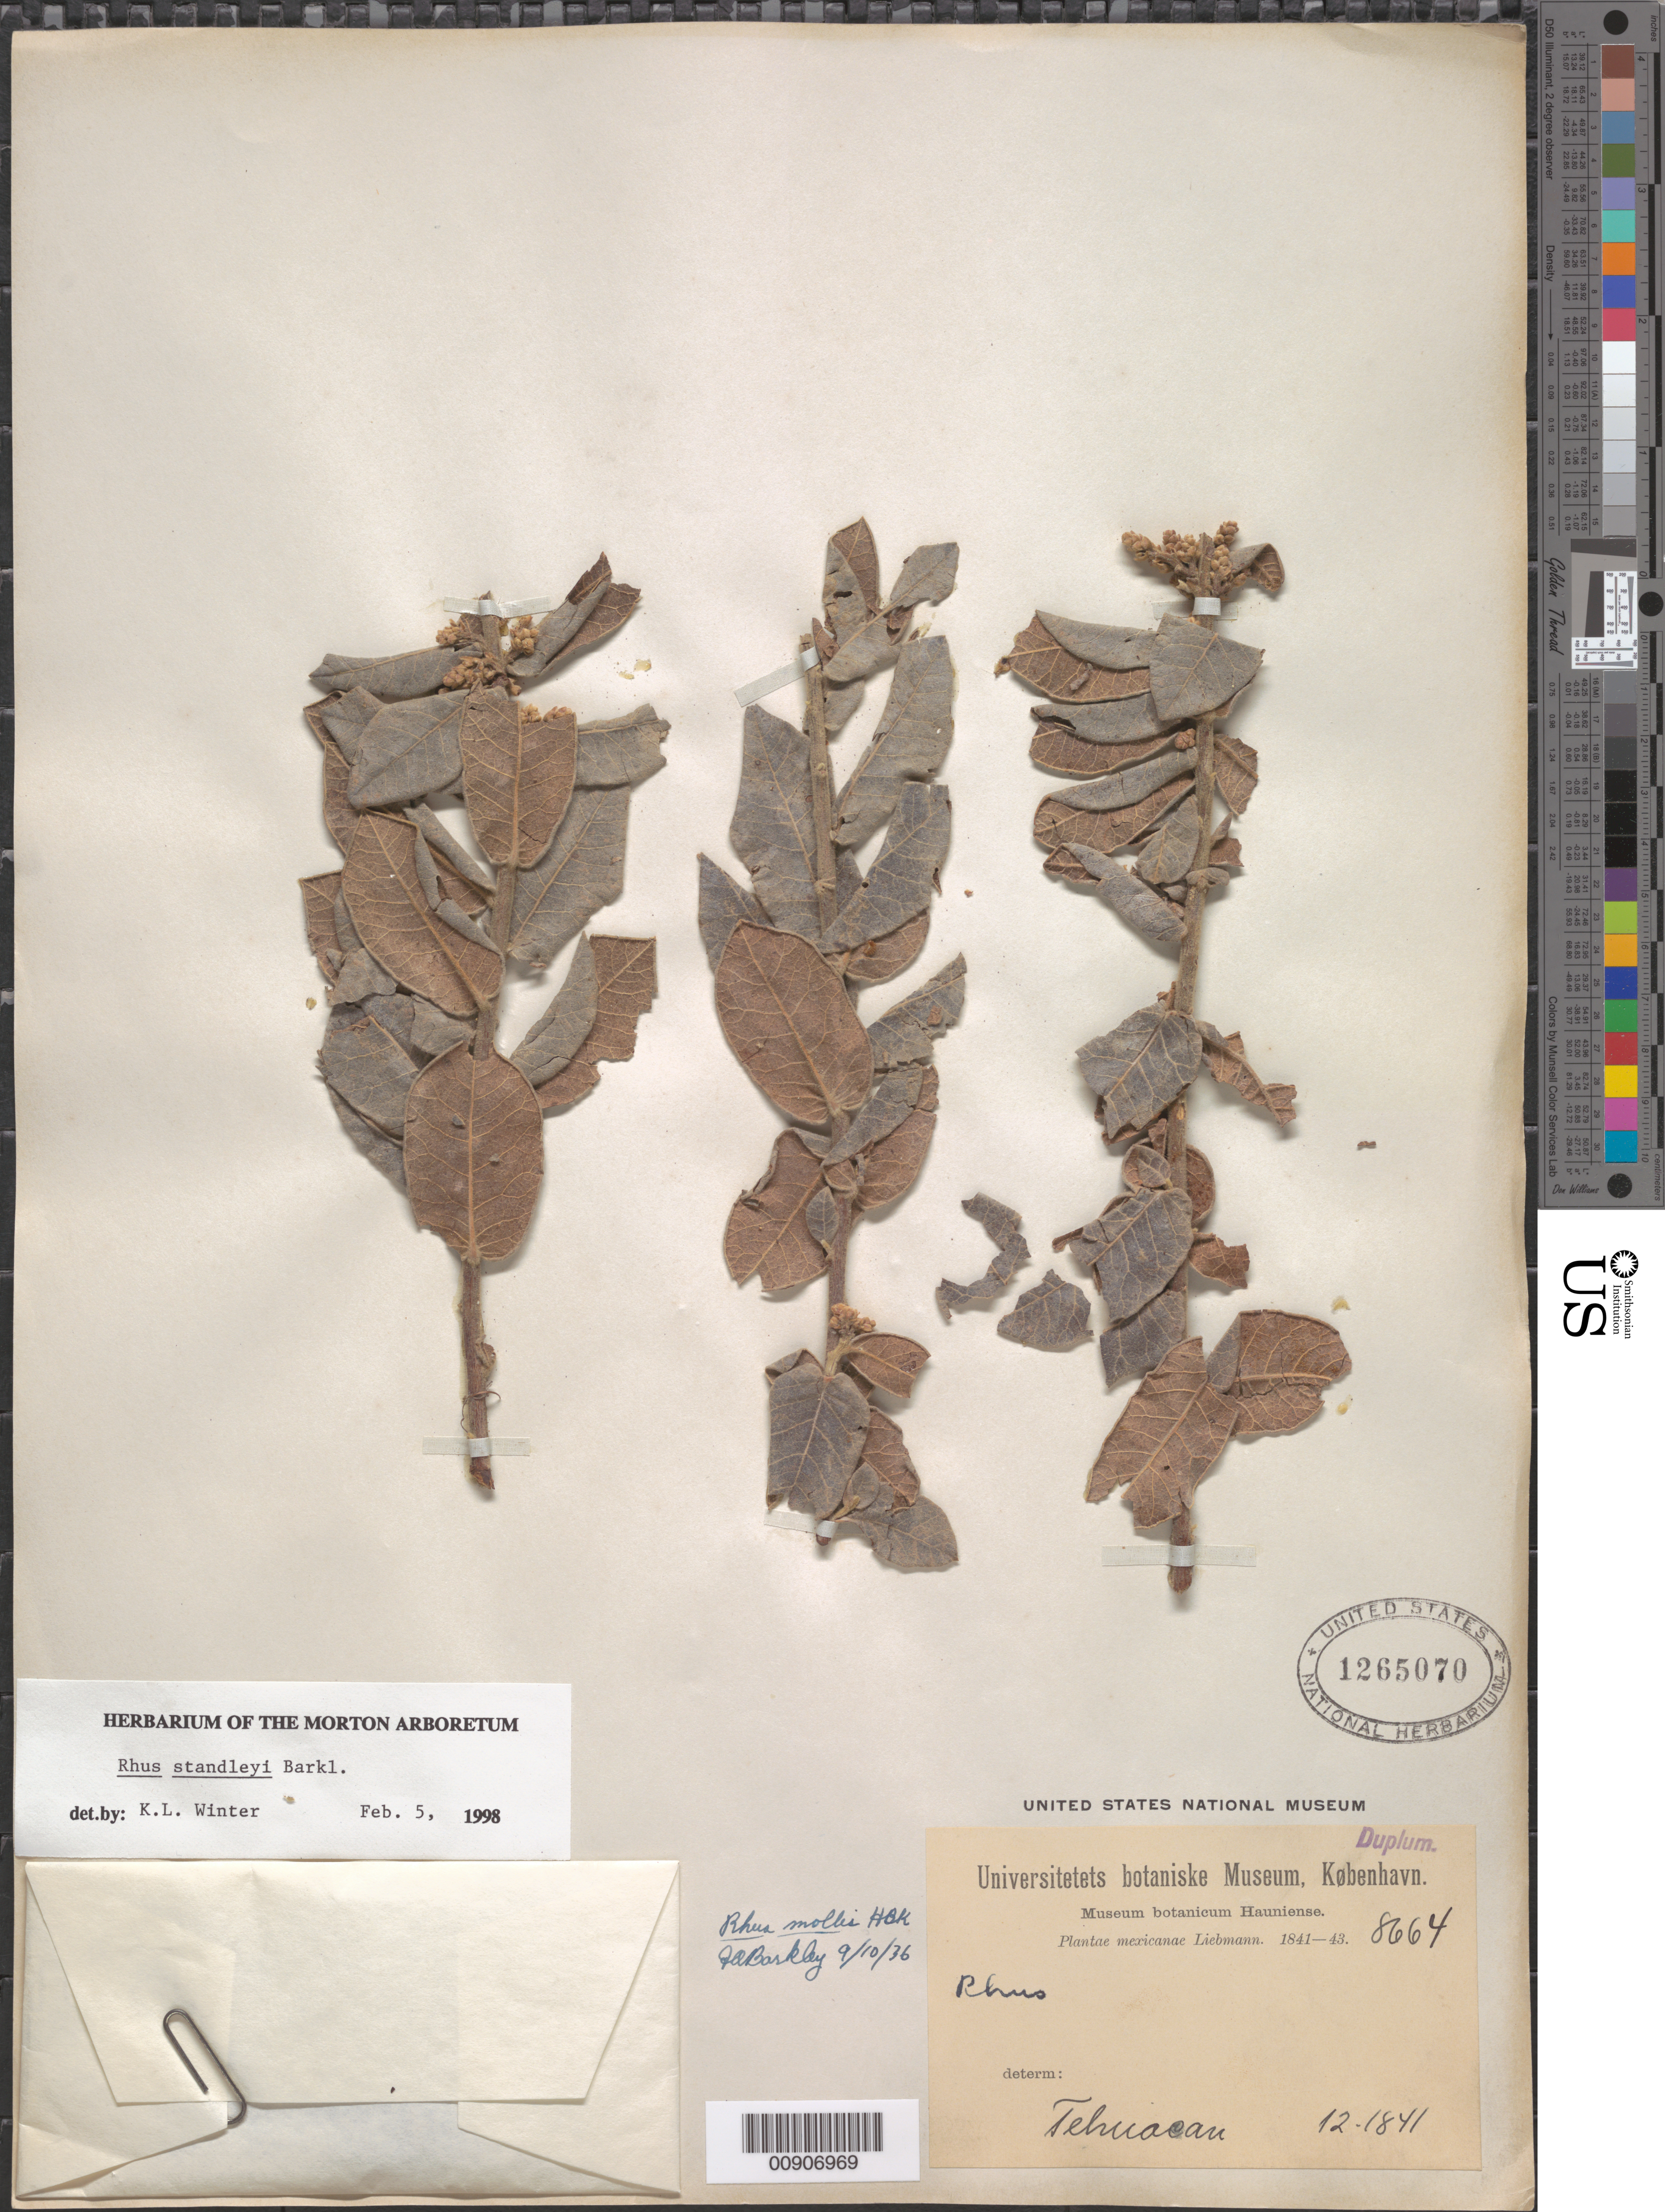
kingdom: Plantae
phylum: Tracheophyta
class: Magnoliopsida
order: Sapindales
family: Anacardiaceae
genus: Rhus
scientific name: Rhus standleyi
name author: F.A. Barkley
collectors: F. M. Liebmann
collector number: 8664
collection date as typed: Dec 1841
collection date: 1841-12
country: Mexico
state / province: Puebla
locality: Tehuacan.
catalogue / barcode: US 1265070